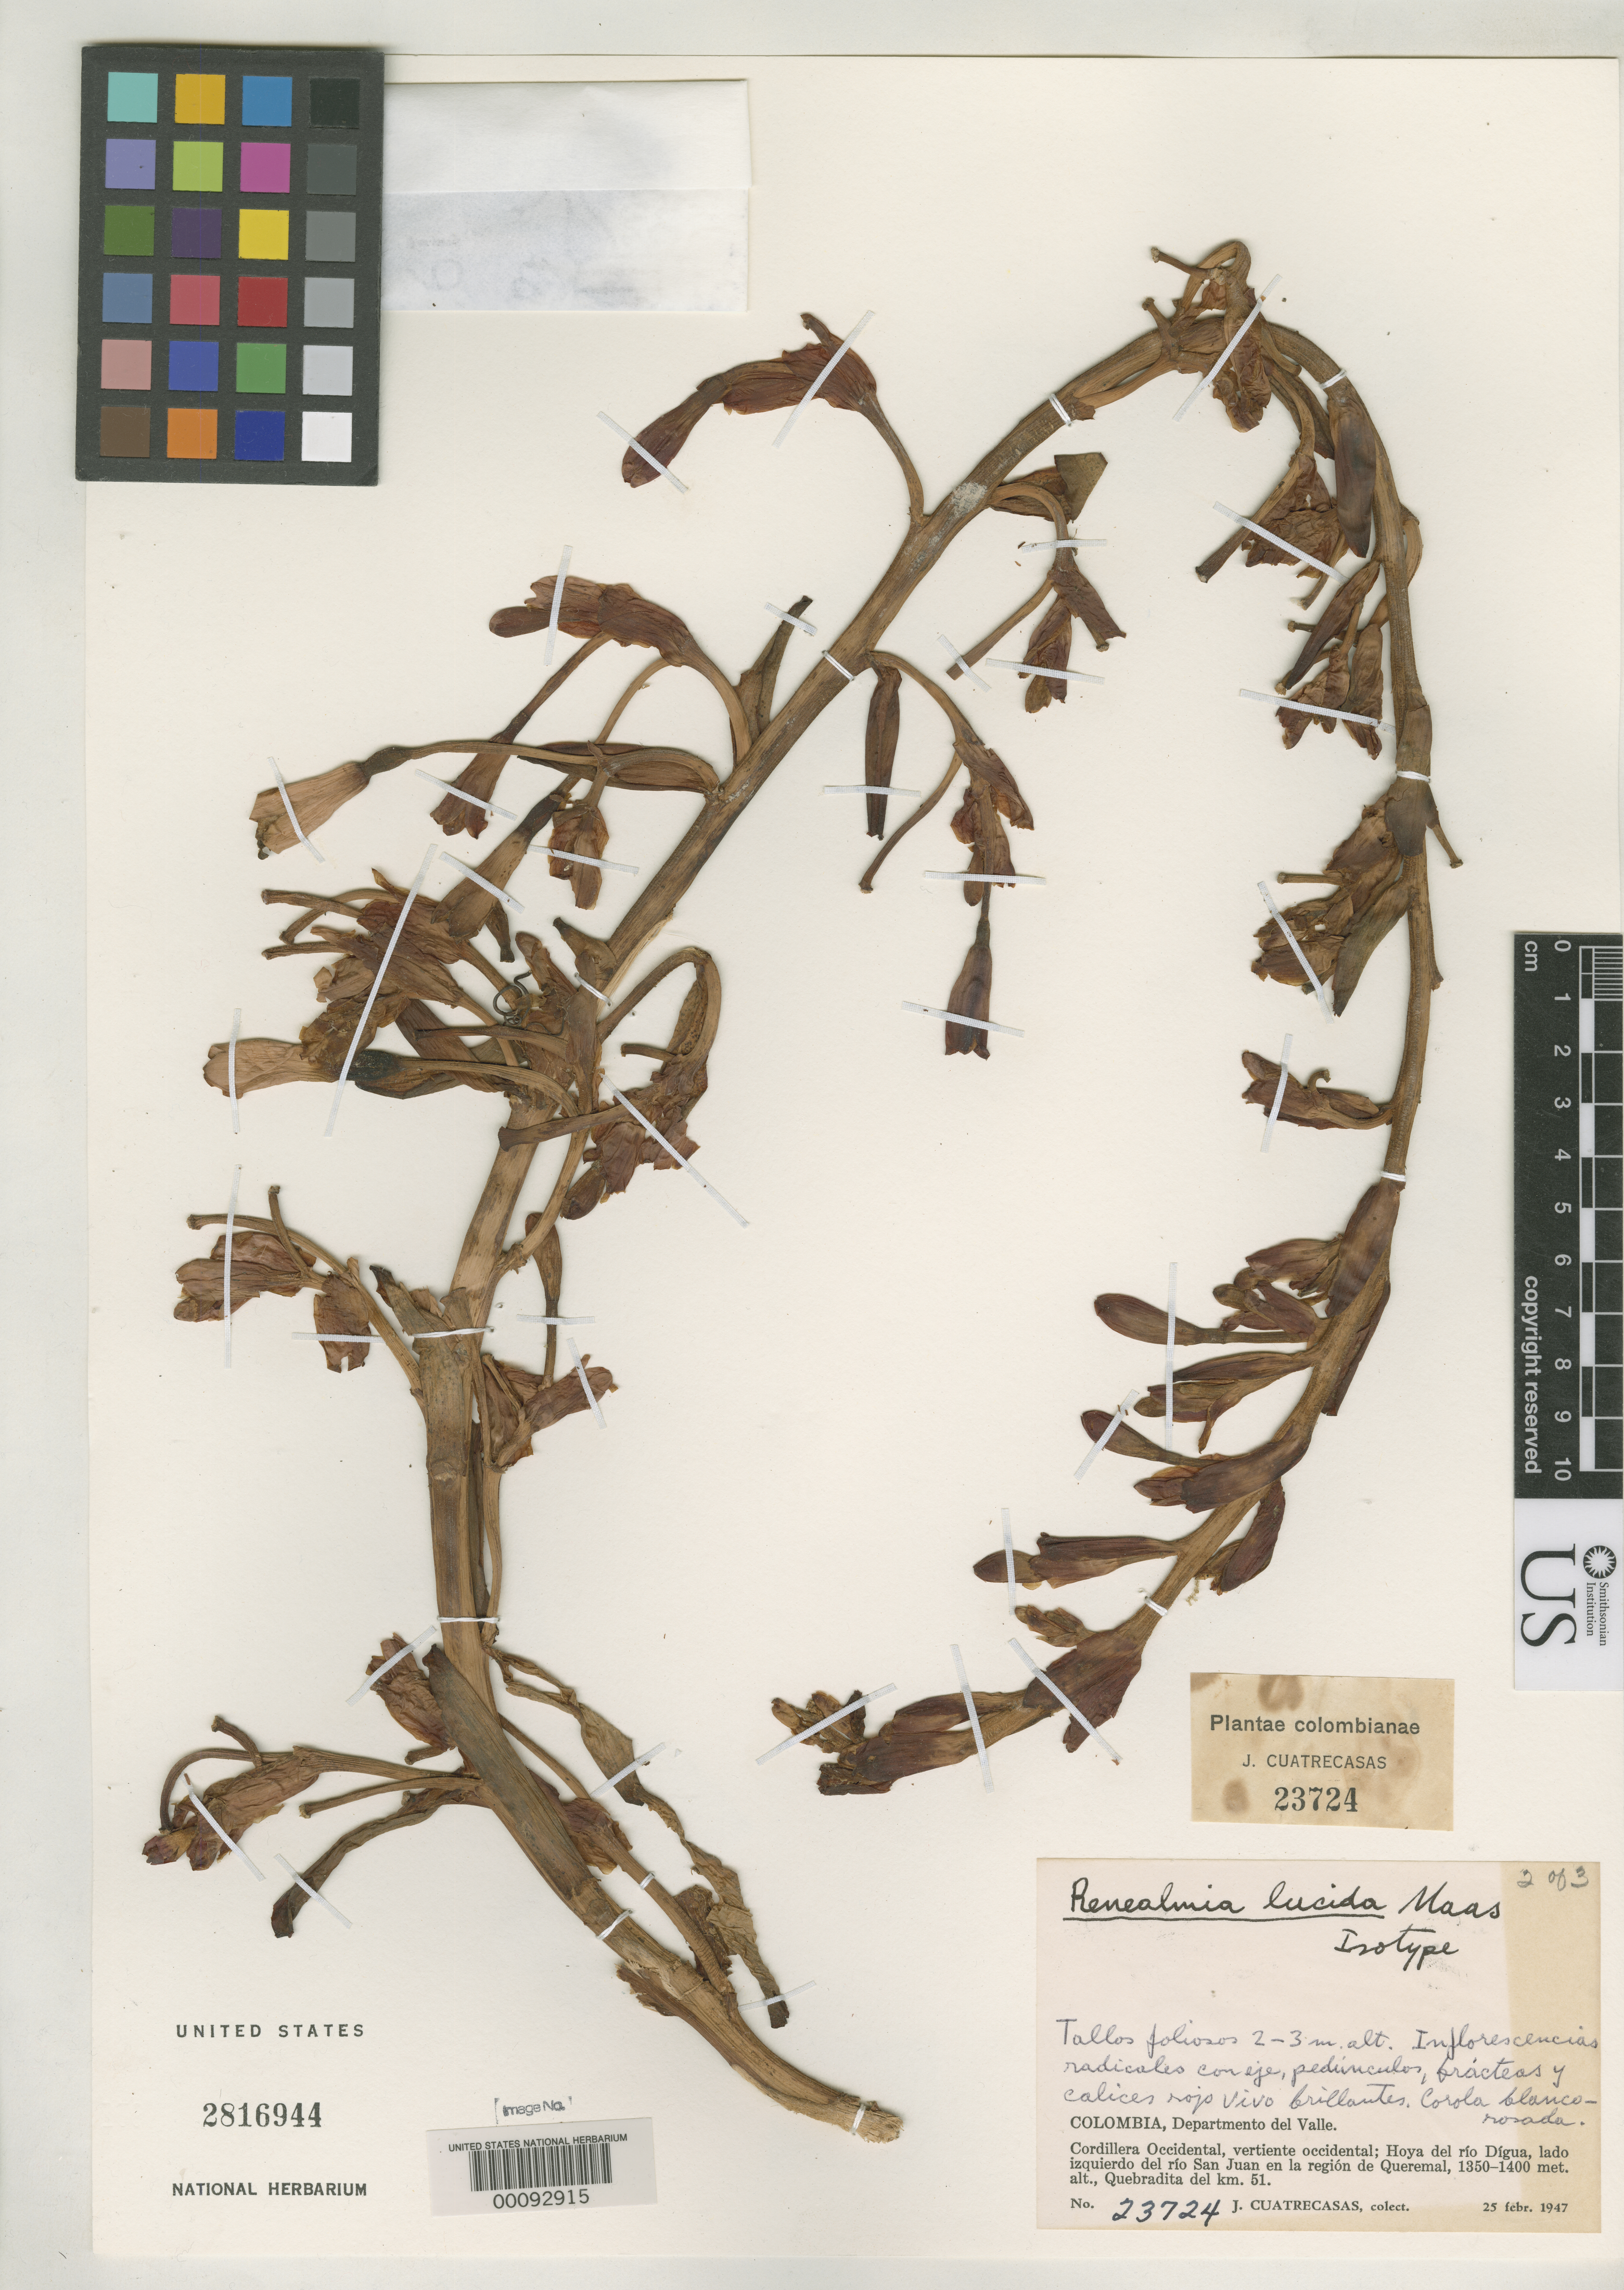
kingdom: Plantae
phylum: Tracheophyta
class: Liliopsida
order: Zingiberales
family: Zingiberaceae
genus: Renealmia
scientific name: Renealmia lucida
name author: Maas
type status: Isotype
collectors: J. Cuatrecasas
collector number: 23724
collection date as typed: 25 Feb 1947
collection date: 1947-02-25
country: Colombia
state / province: Valle del Cauca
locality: Cordillera Occidental, mouth of Rio Digua, Rio San Juan, Queremal.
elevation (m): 1350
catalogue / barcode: US 2816944